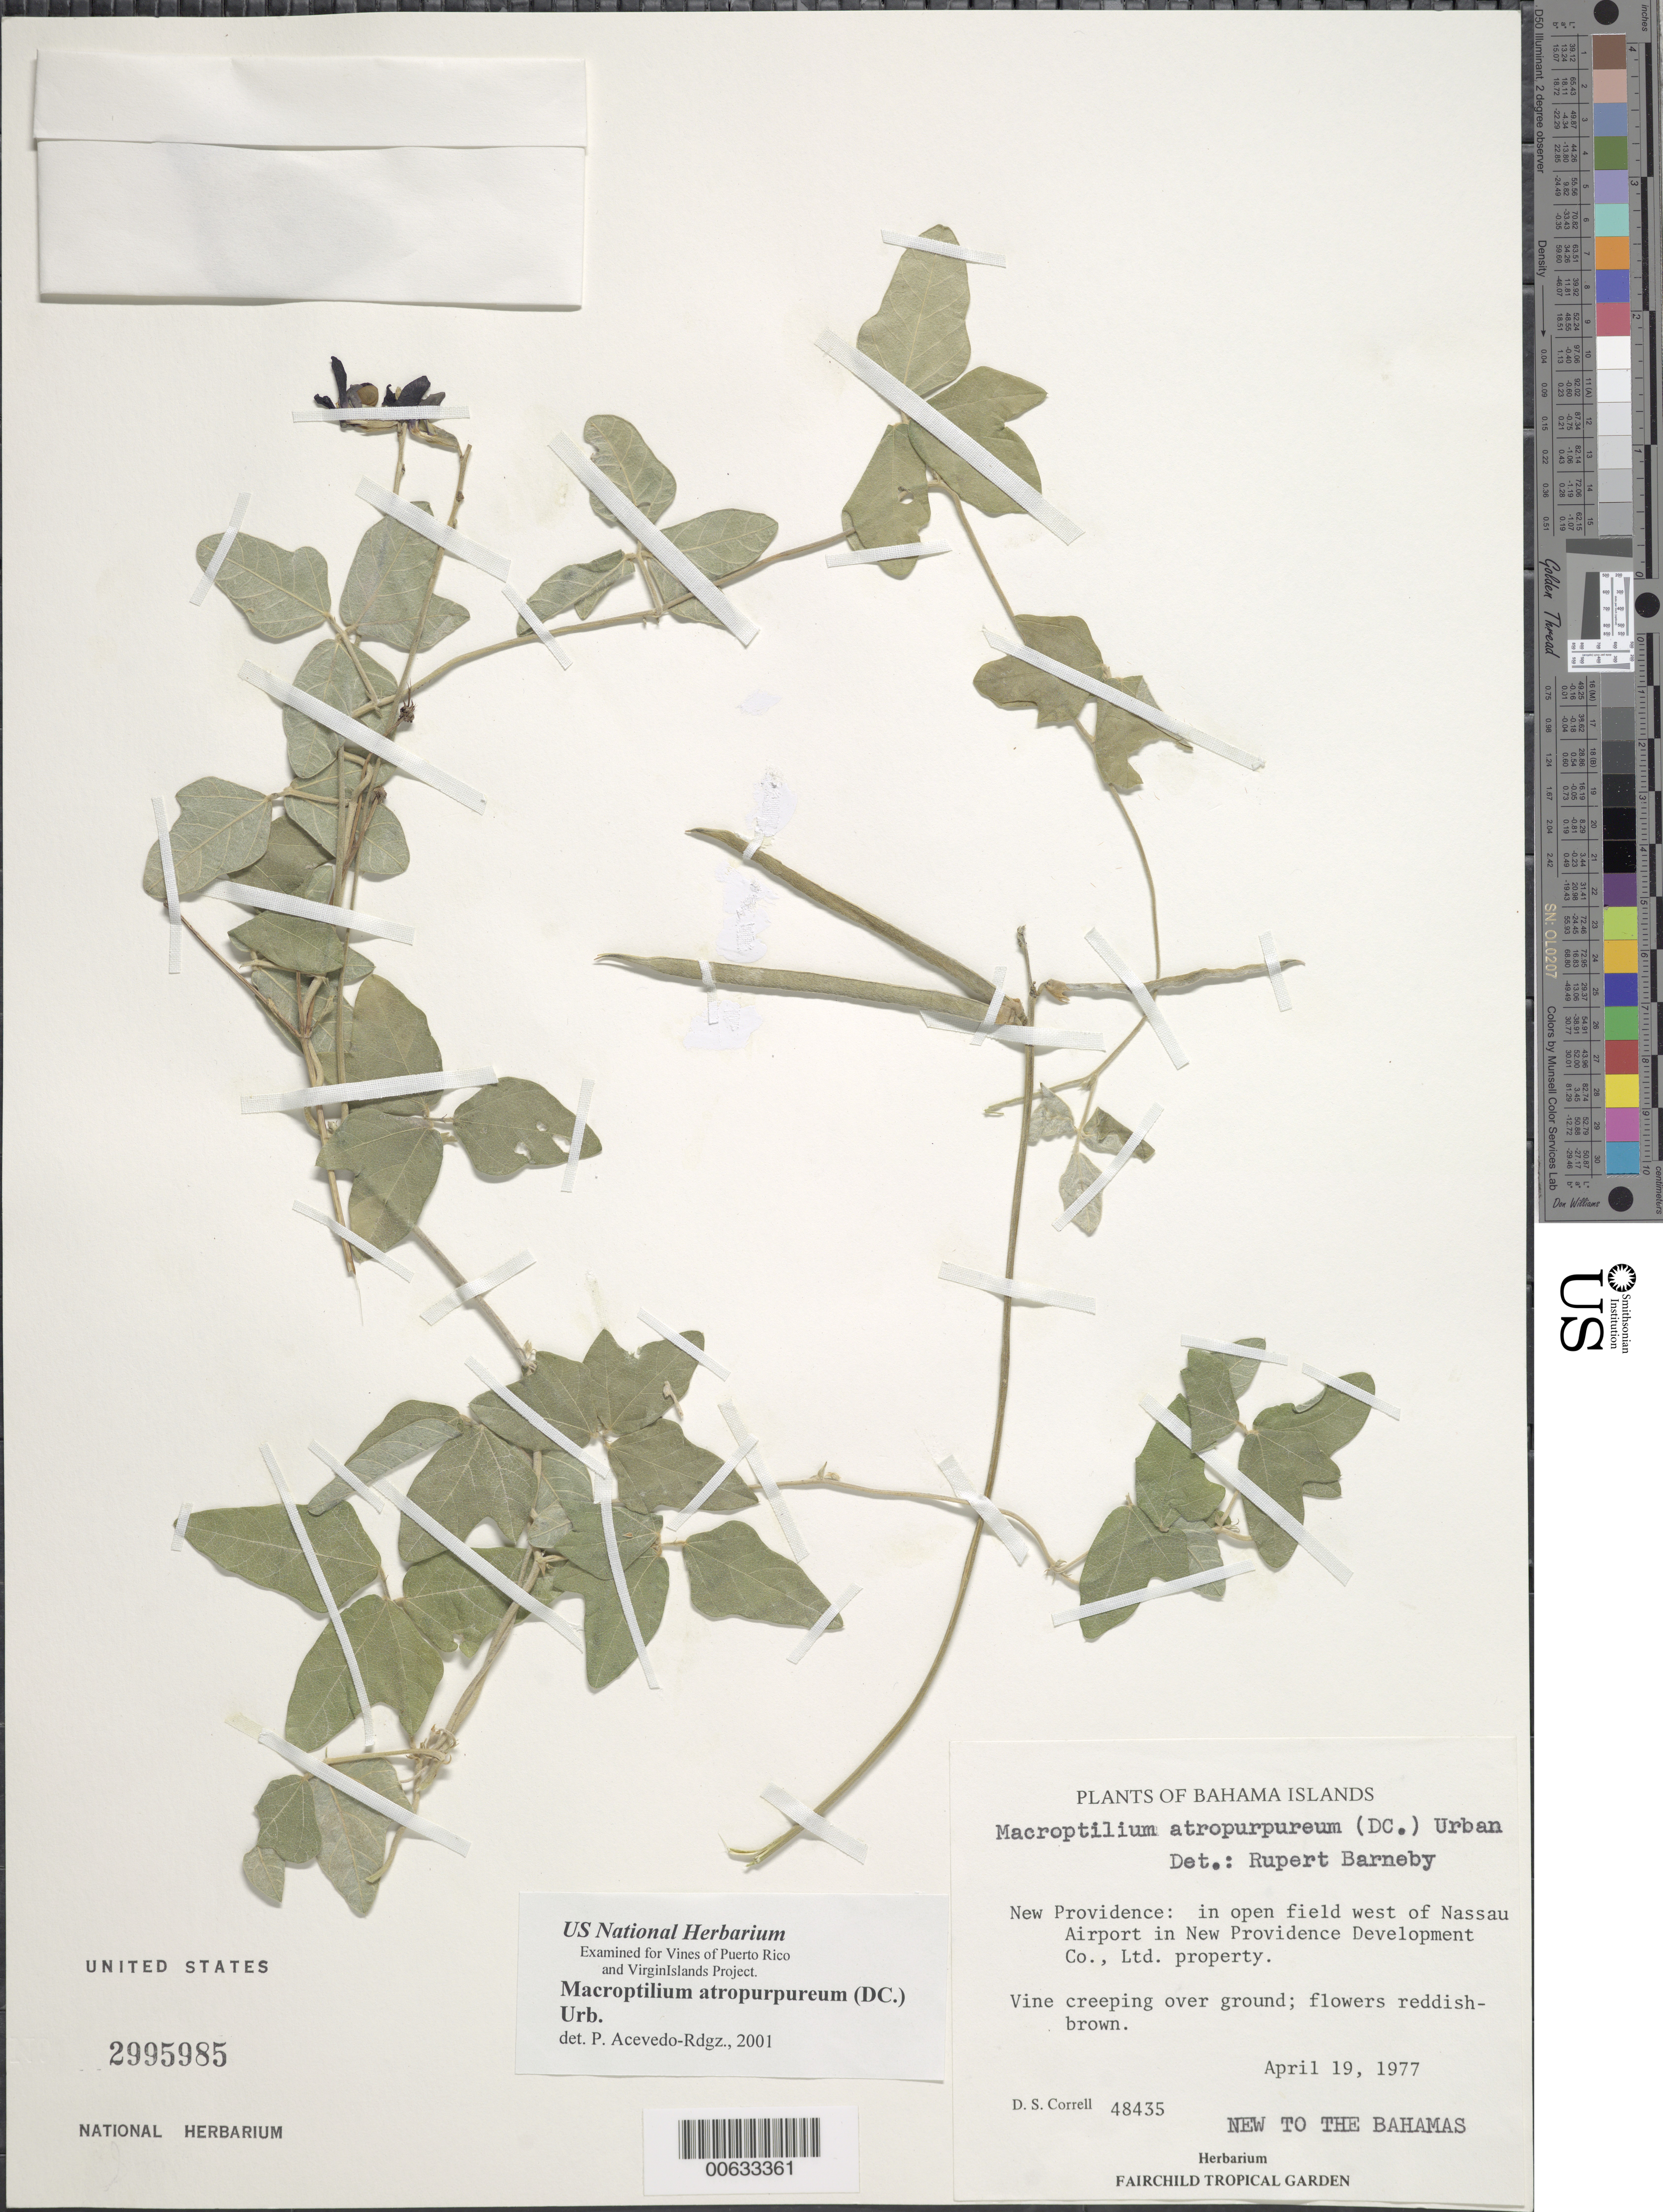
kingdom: Plantae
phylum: Tracheophyta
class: Magnoliopsida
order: Fabales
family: Fabaceae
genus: Macroptilium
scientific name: Macroptilium lathyroides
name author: (L.) Urb.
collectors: D. S. Correll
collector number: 48435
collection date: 1977-04-19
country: Bahamas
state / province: New Providence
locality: Bahama Islands, in open field west of Nassau Airport in New Providence Development Co., Ltd. property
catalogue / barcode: US 2995985